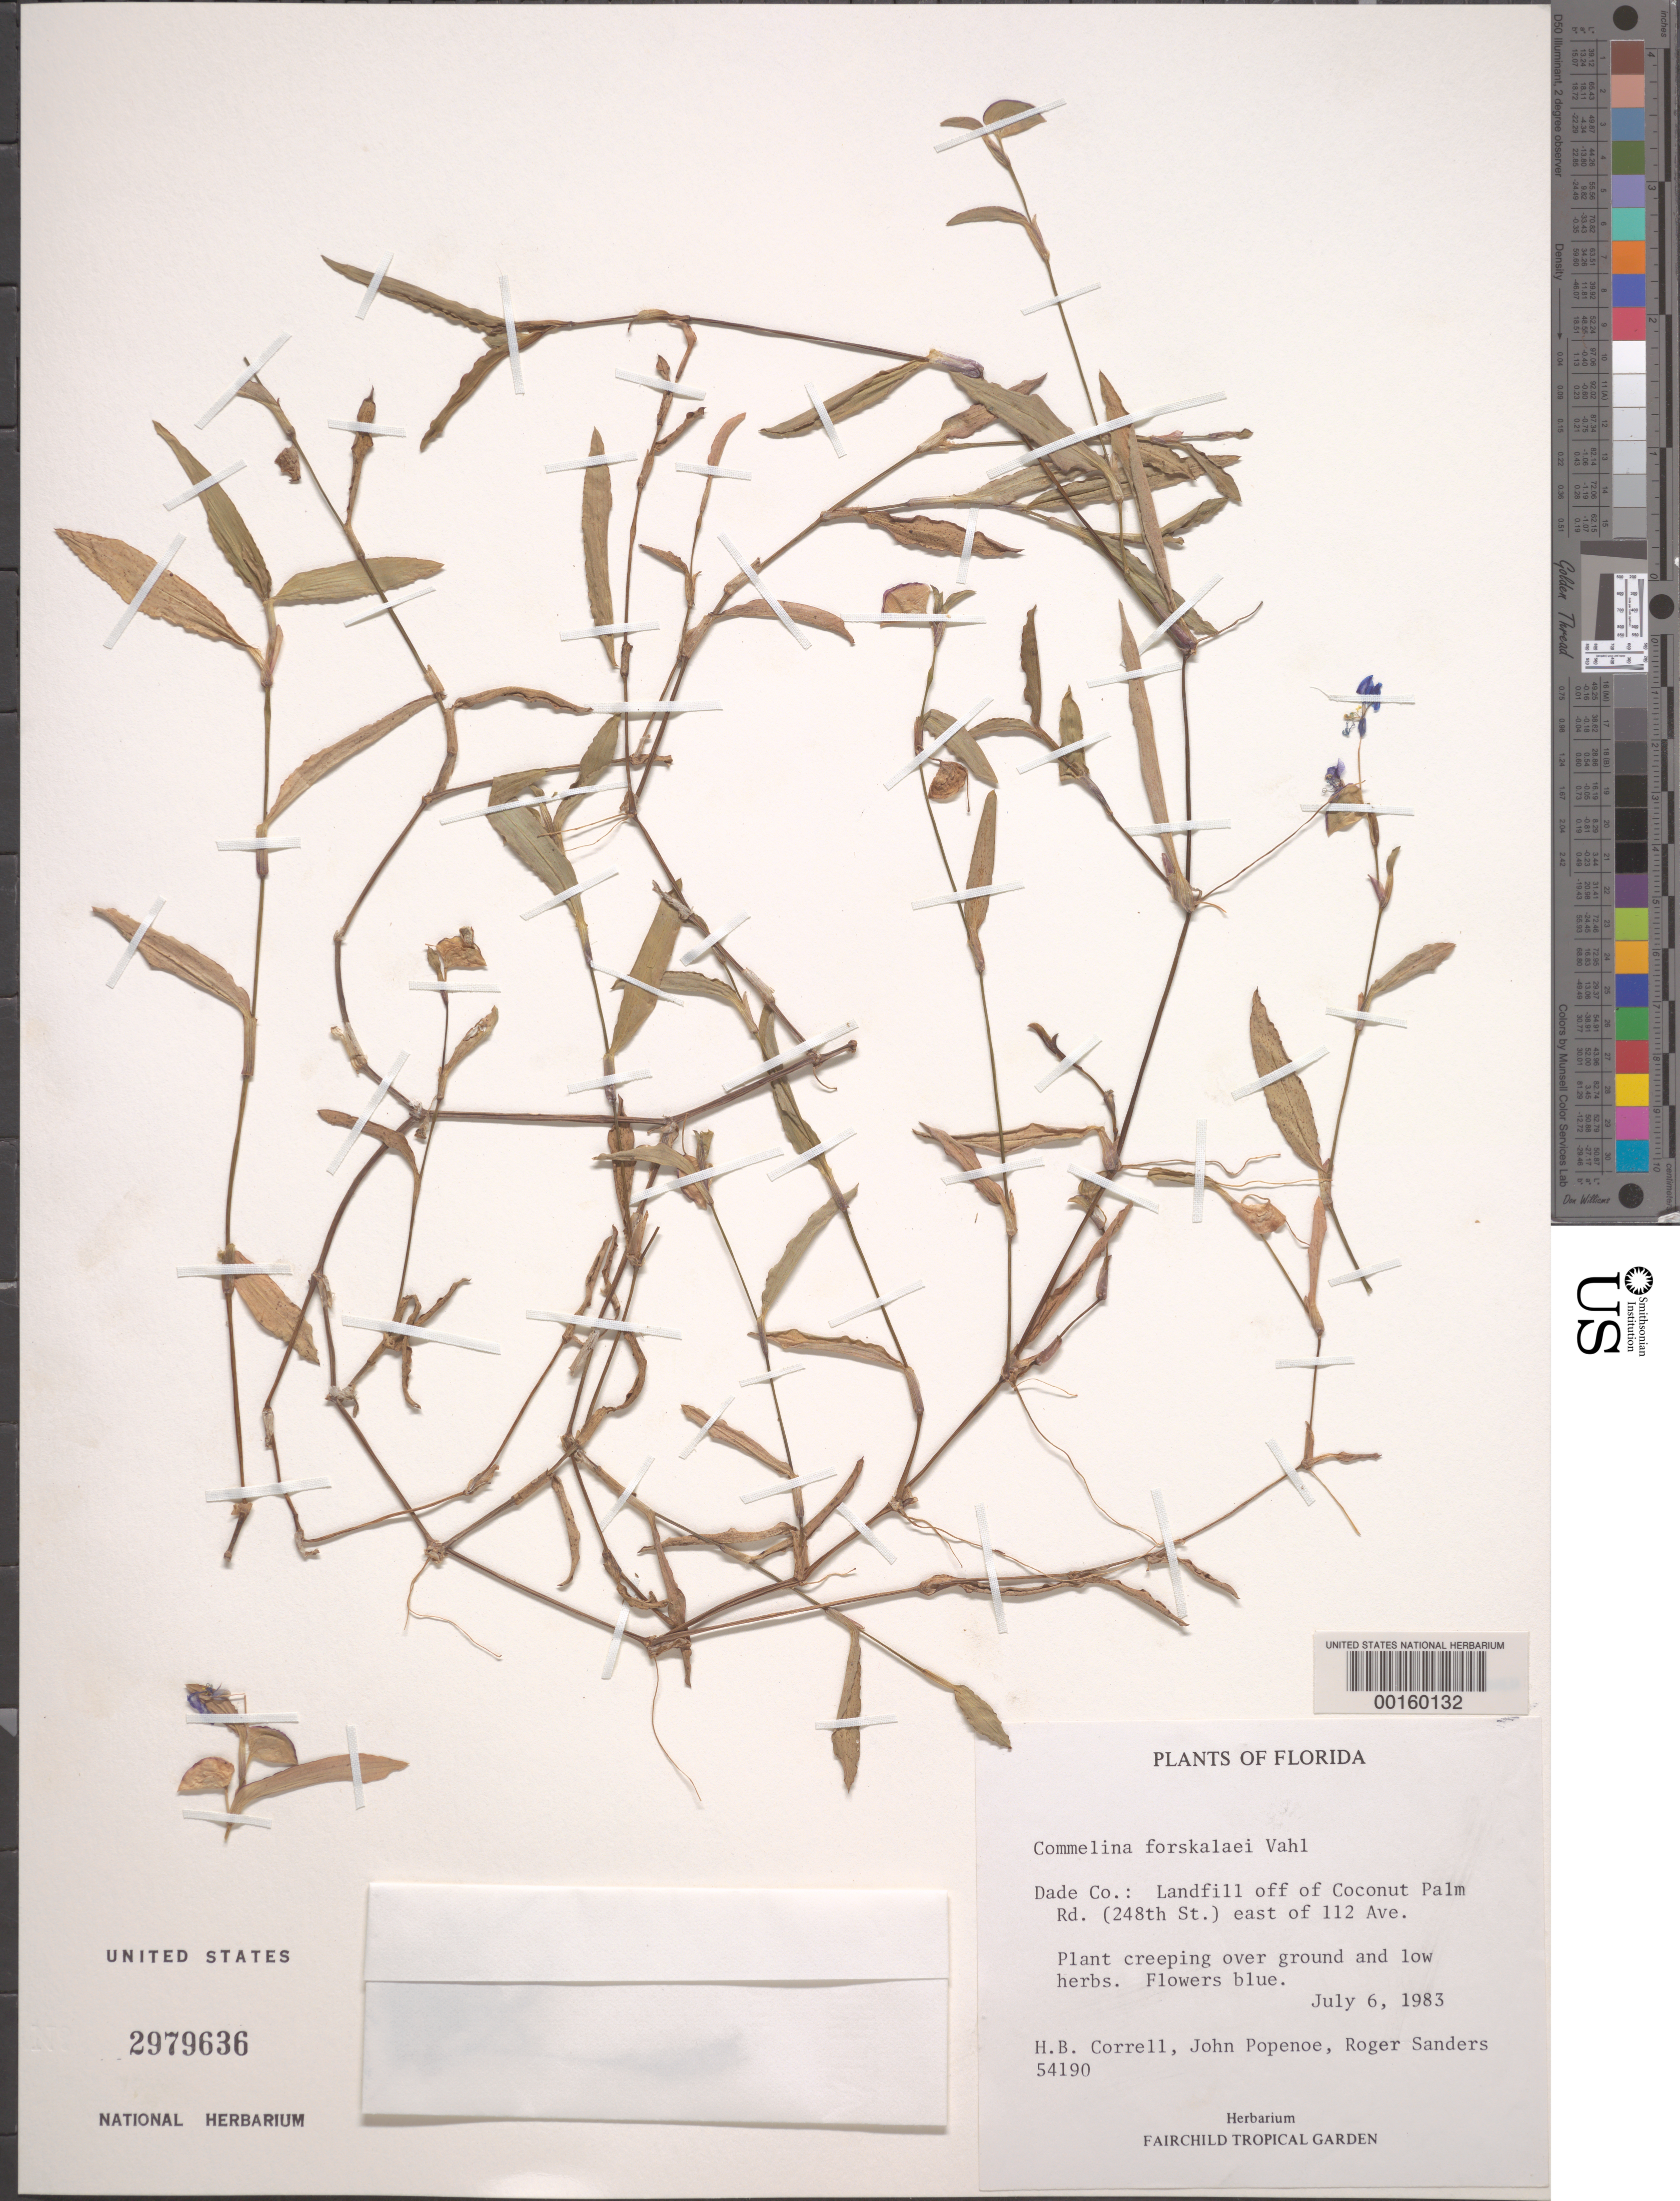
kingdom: Plantae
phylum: Tracheophyta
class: Liliopsida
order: Commelinales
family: Commelinaceae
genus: Commelina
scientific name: Commelina forskaolii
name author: Vahl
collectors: H. Correll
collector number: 54190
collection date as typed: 06 Jul 1983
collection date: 1983-07-06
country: United States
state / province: Florida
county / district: Dade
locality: Miami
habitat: Landfill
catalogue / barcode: US 2979636